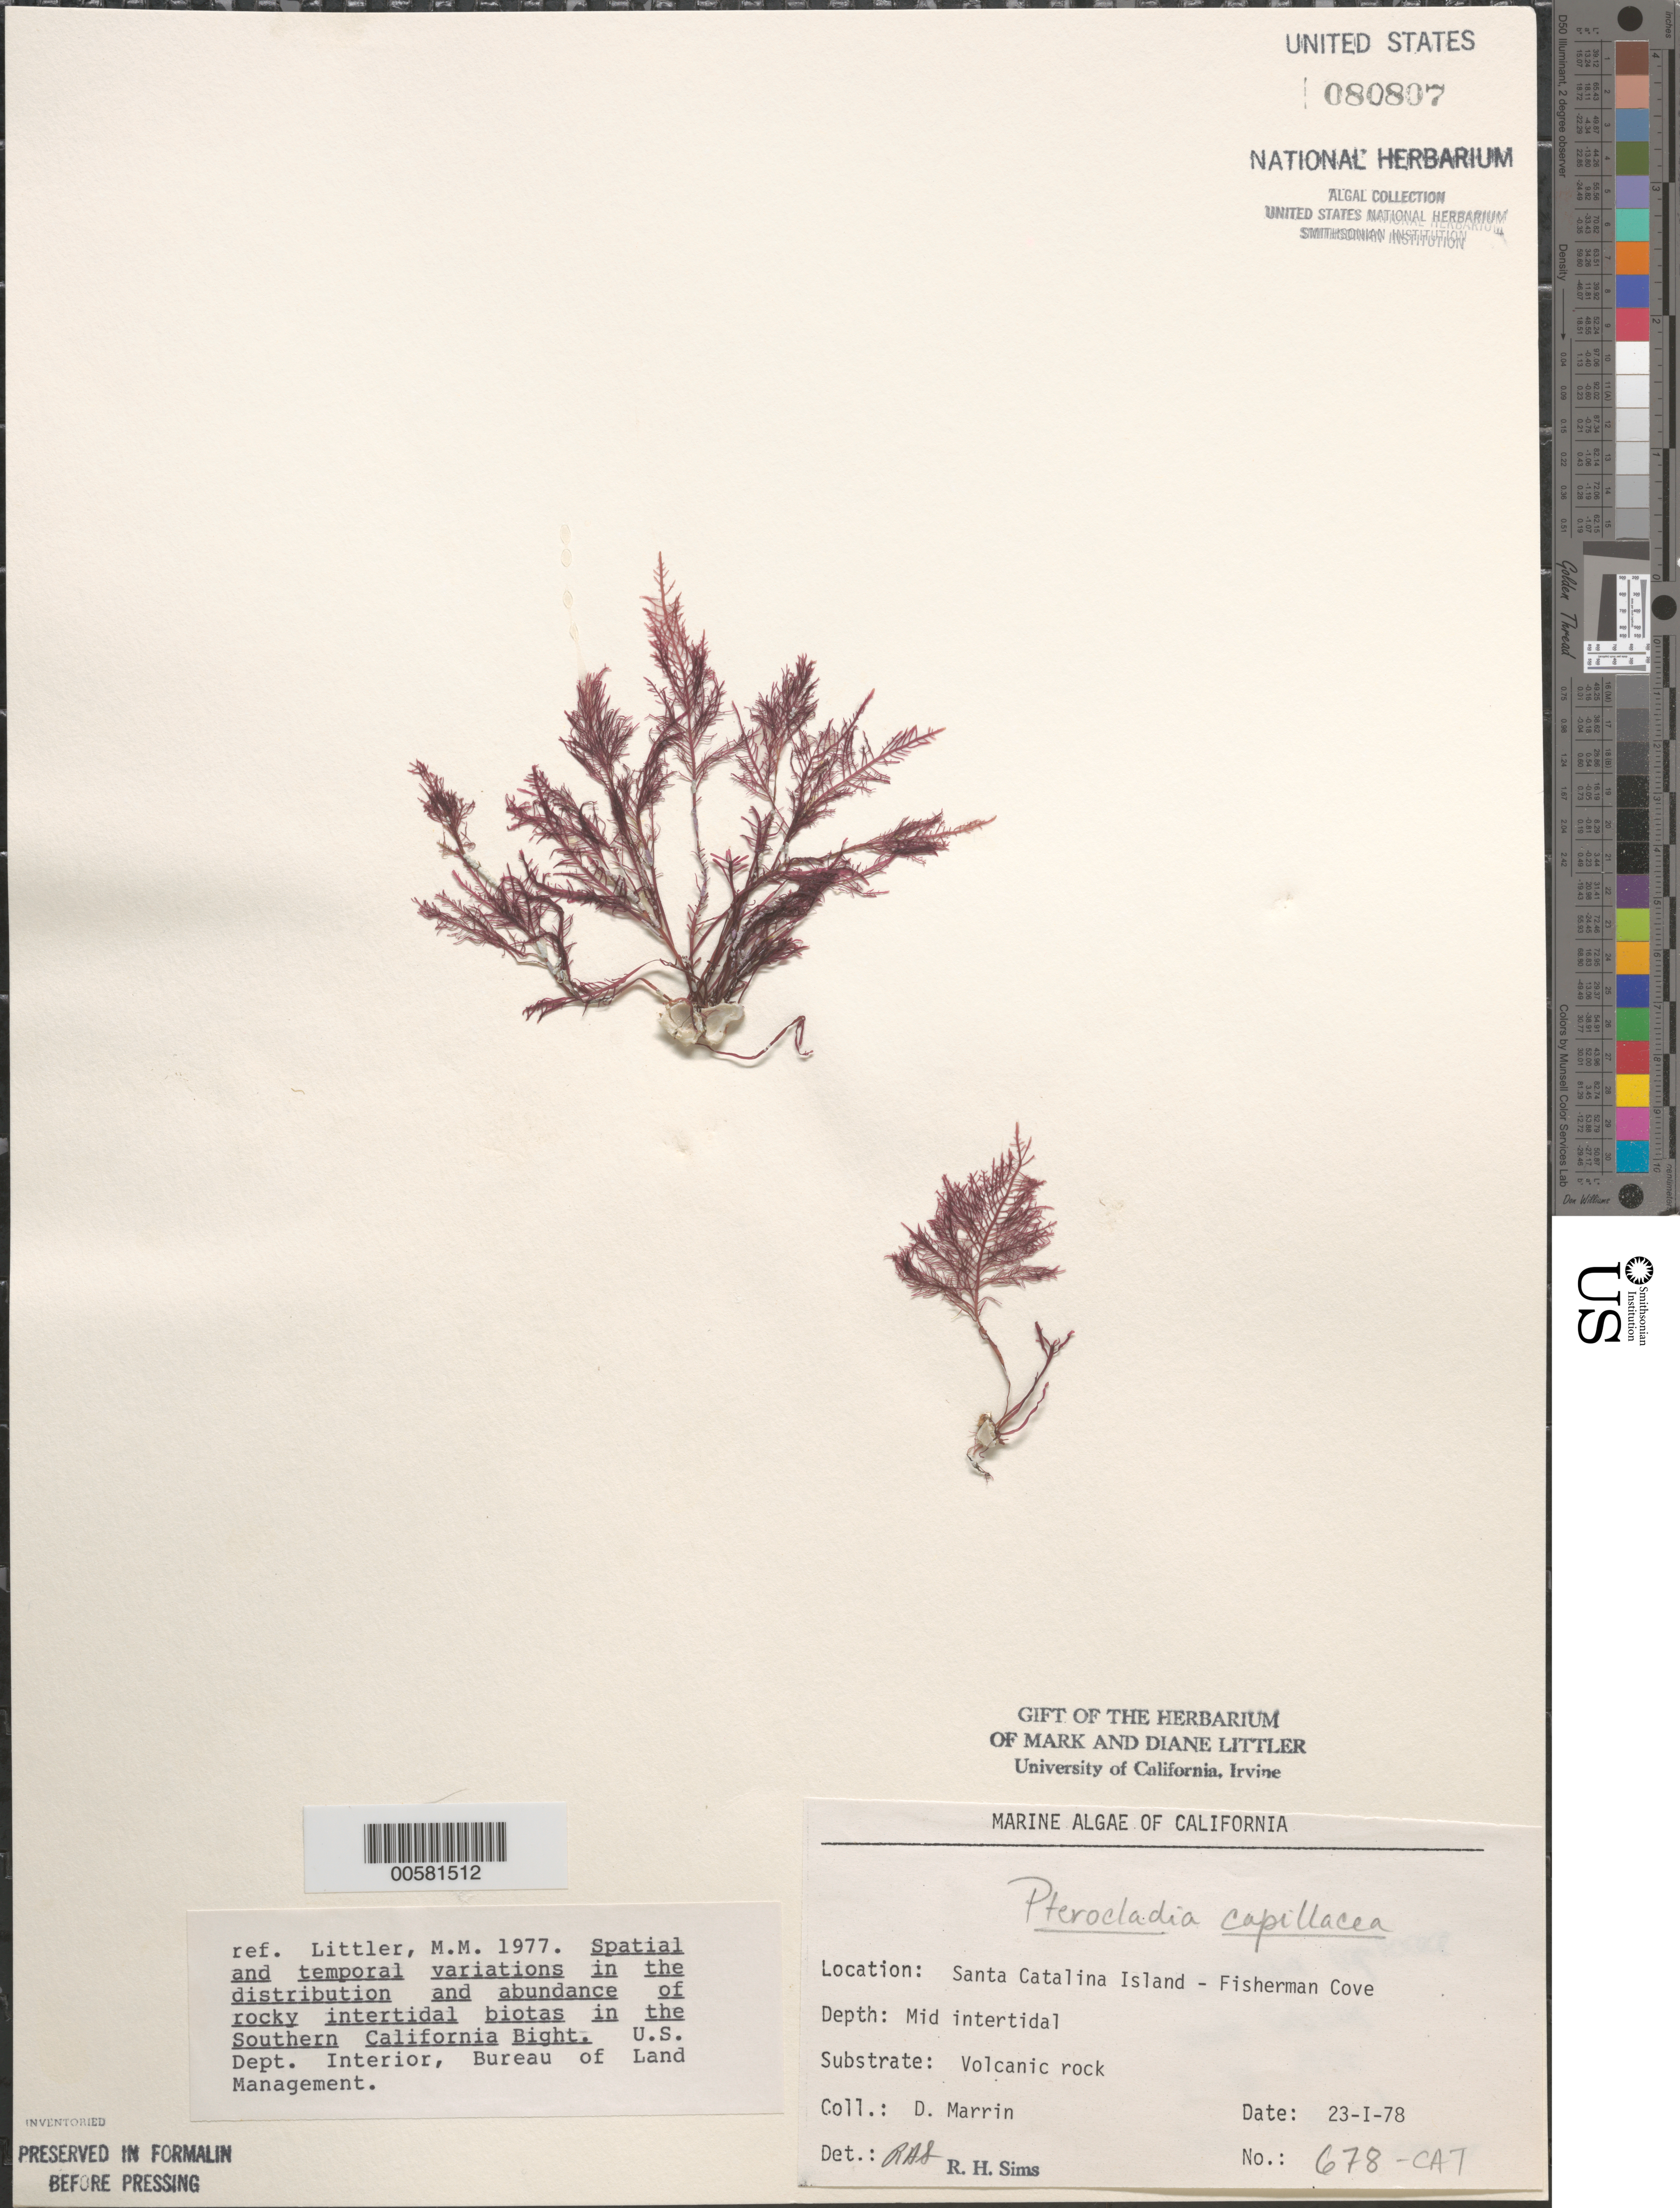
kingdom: Plantae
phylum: Rhodophyta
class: Florideophyceae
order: Gelidiales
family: Pterocladiaceae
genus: Pterocladiella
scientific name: Pterocladiella capillacea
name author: (S.G. Gmel.) Santelices & Hommers.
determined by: Algae name updating Project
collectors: D. Marrin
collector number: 678-CAT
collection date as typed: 23 Jan 1978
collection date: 1978-01-23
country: United States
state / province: California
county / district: Los Angeles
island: Santa Catalina Island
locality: Fishermen Cove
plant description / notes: BLM-SOCALBIGHT Rocky Intertidal Survey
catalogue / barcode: US 80807